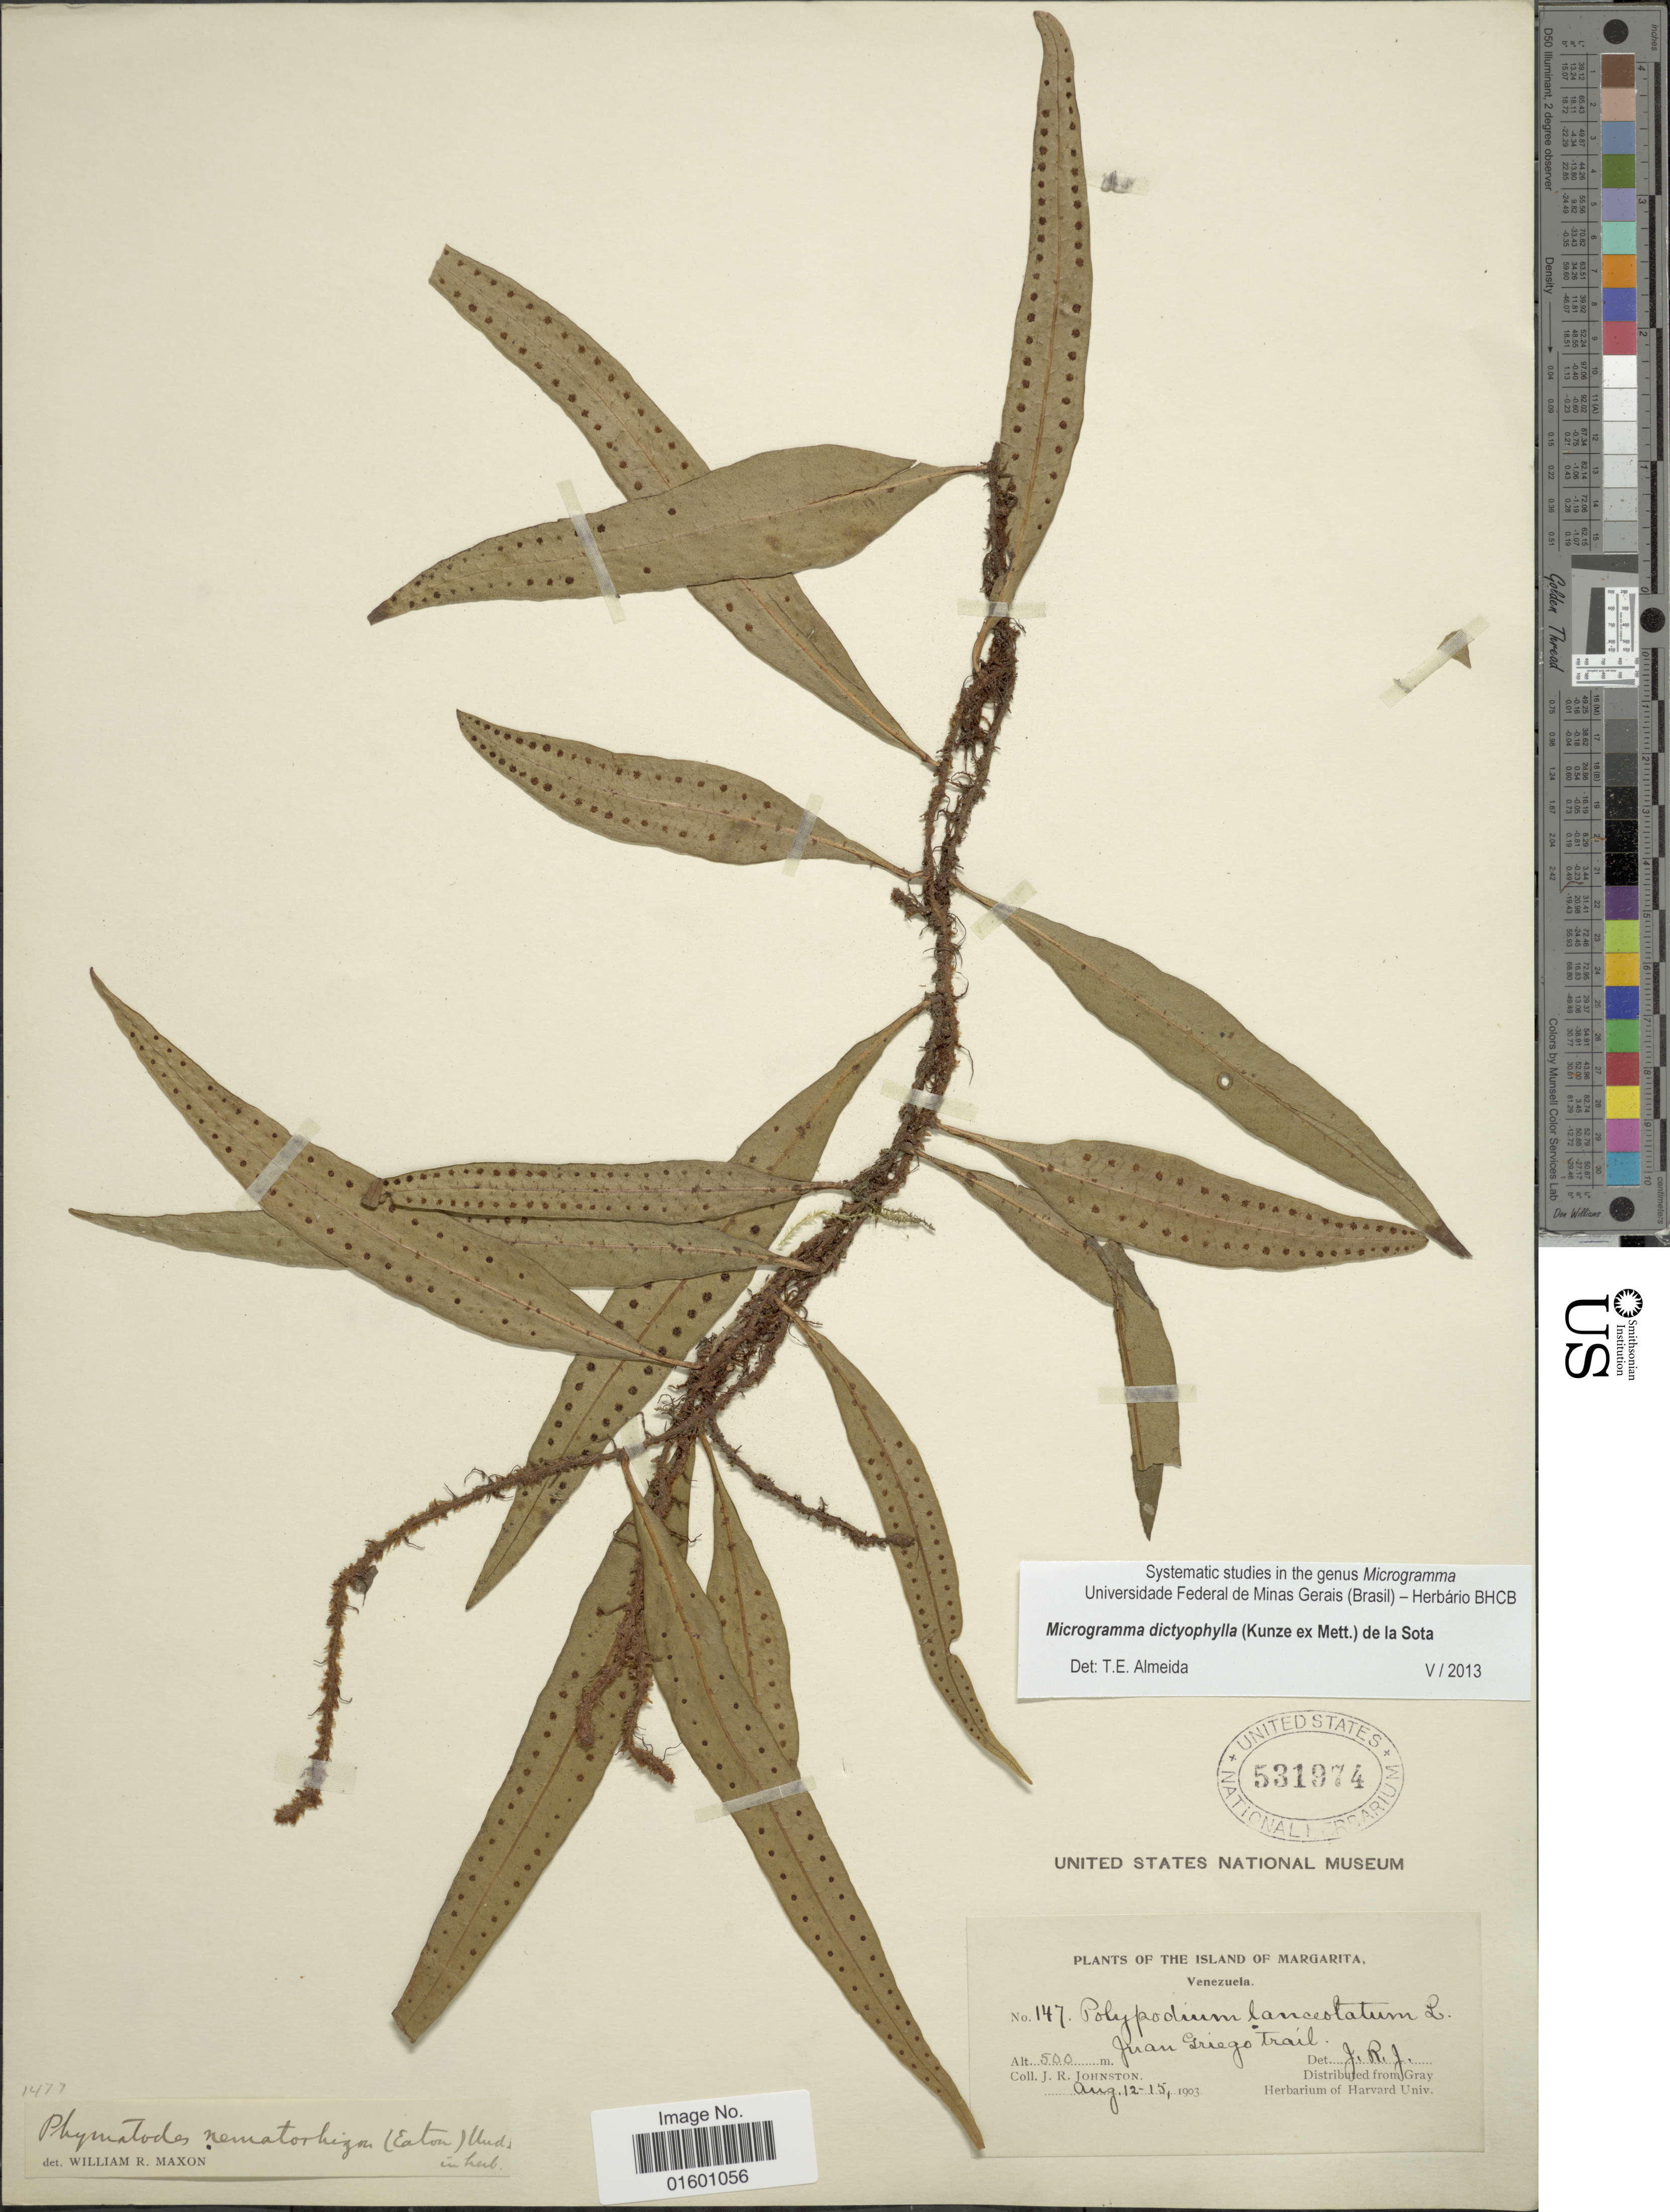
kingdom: Plantae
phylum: Tracheophyta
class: Polypodiopsida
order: Polypodiales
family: Polypodiaceae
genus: Microgramma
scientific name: Microgramma dictyophylla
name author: (Kunze ex Mett.) de la Sota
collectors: J. Johnston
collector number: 147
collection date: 1903-08-12/1903-08-15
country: Venezuela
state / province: Nueva Esparta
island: Margarita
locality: Island of Margarita, Gran Griego Trail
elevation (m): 500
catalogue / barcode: US 531974